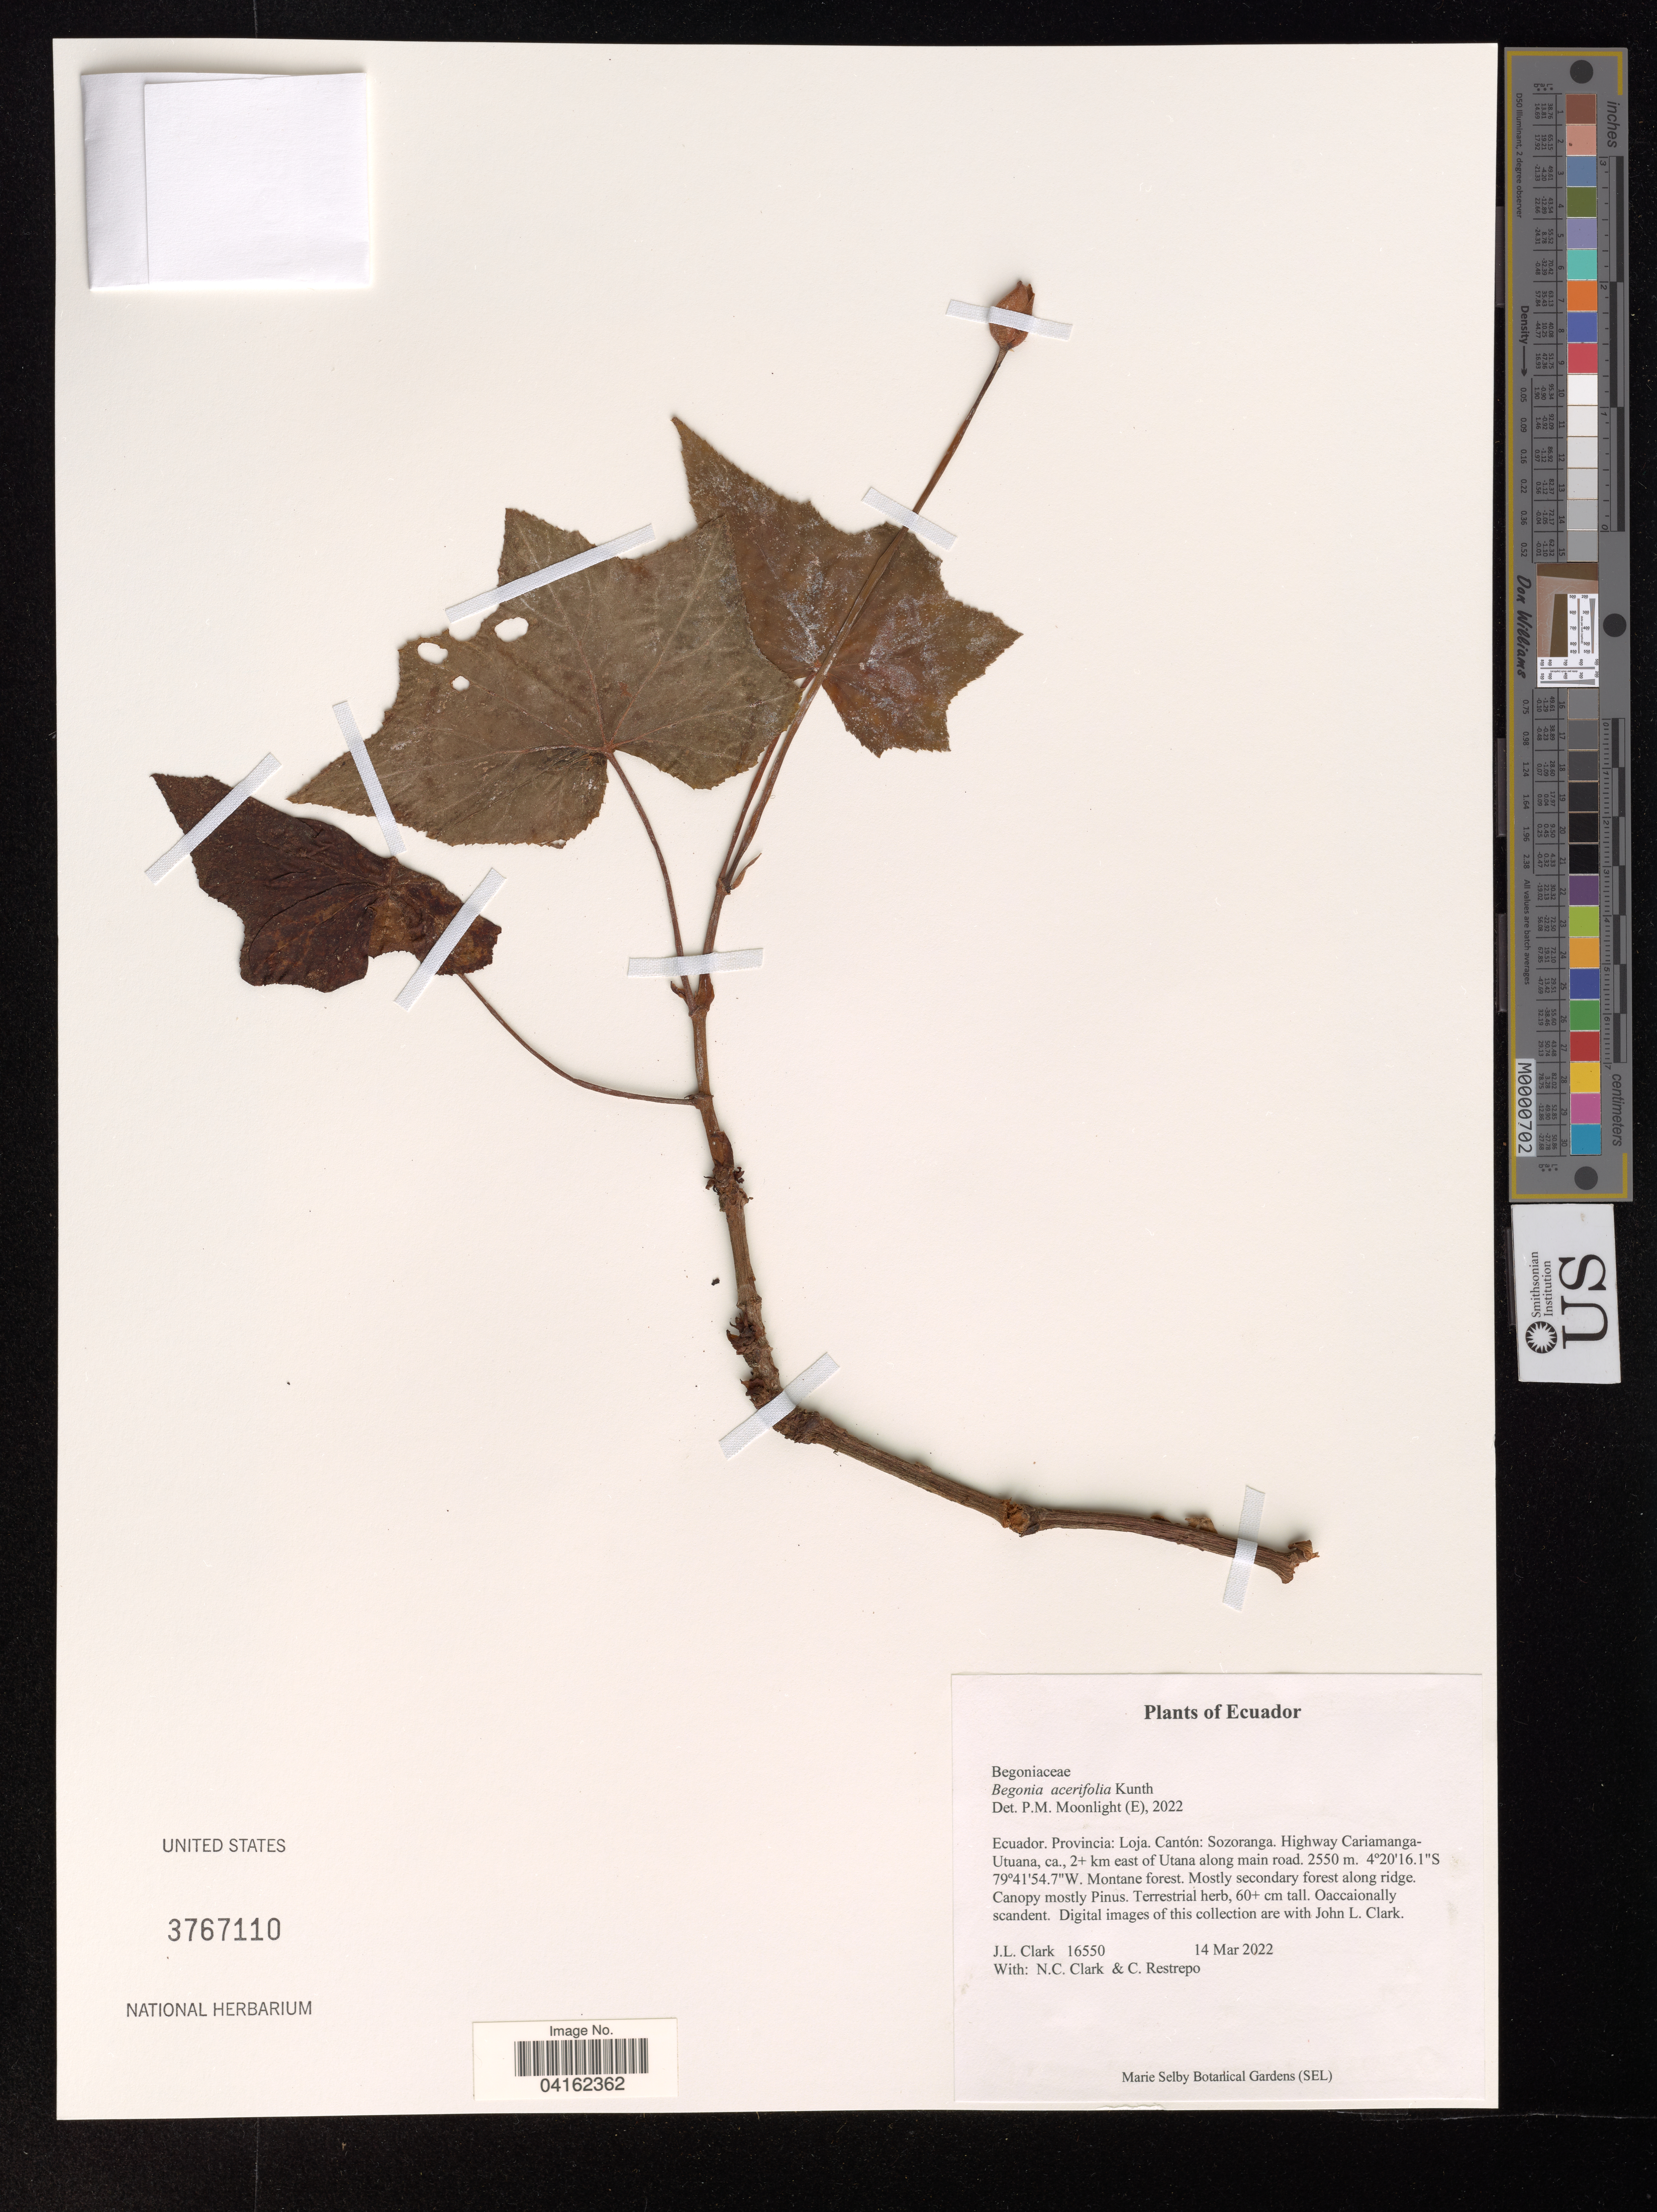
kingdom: Plantae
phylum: Tracheophyta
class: Magnoliopsida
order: Cucurbitales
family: Begoniaceae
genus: Begonia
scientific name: Begonia acerifolia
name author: Kunth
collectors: J. L. Clark, N. C. Clark & C. Restrepo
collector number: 16550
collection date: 2022-03-14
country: Ecuador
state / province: Loja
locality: Cantón: Sozoranga. Highway Cariamanga-Utuana, ca., 2+ km east of Utana along main road.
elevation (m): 2550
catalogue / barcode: US 3767110